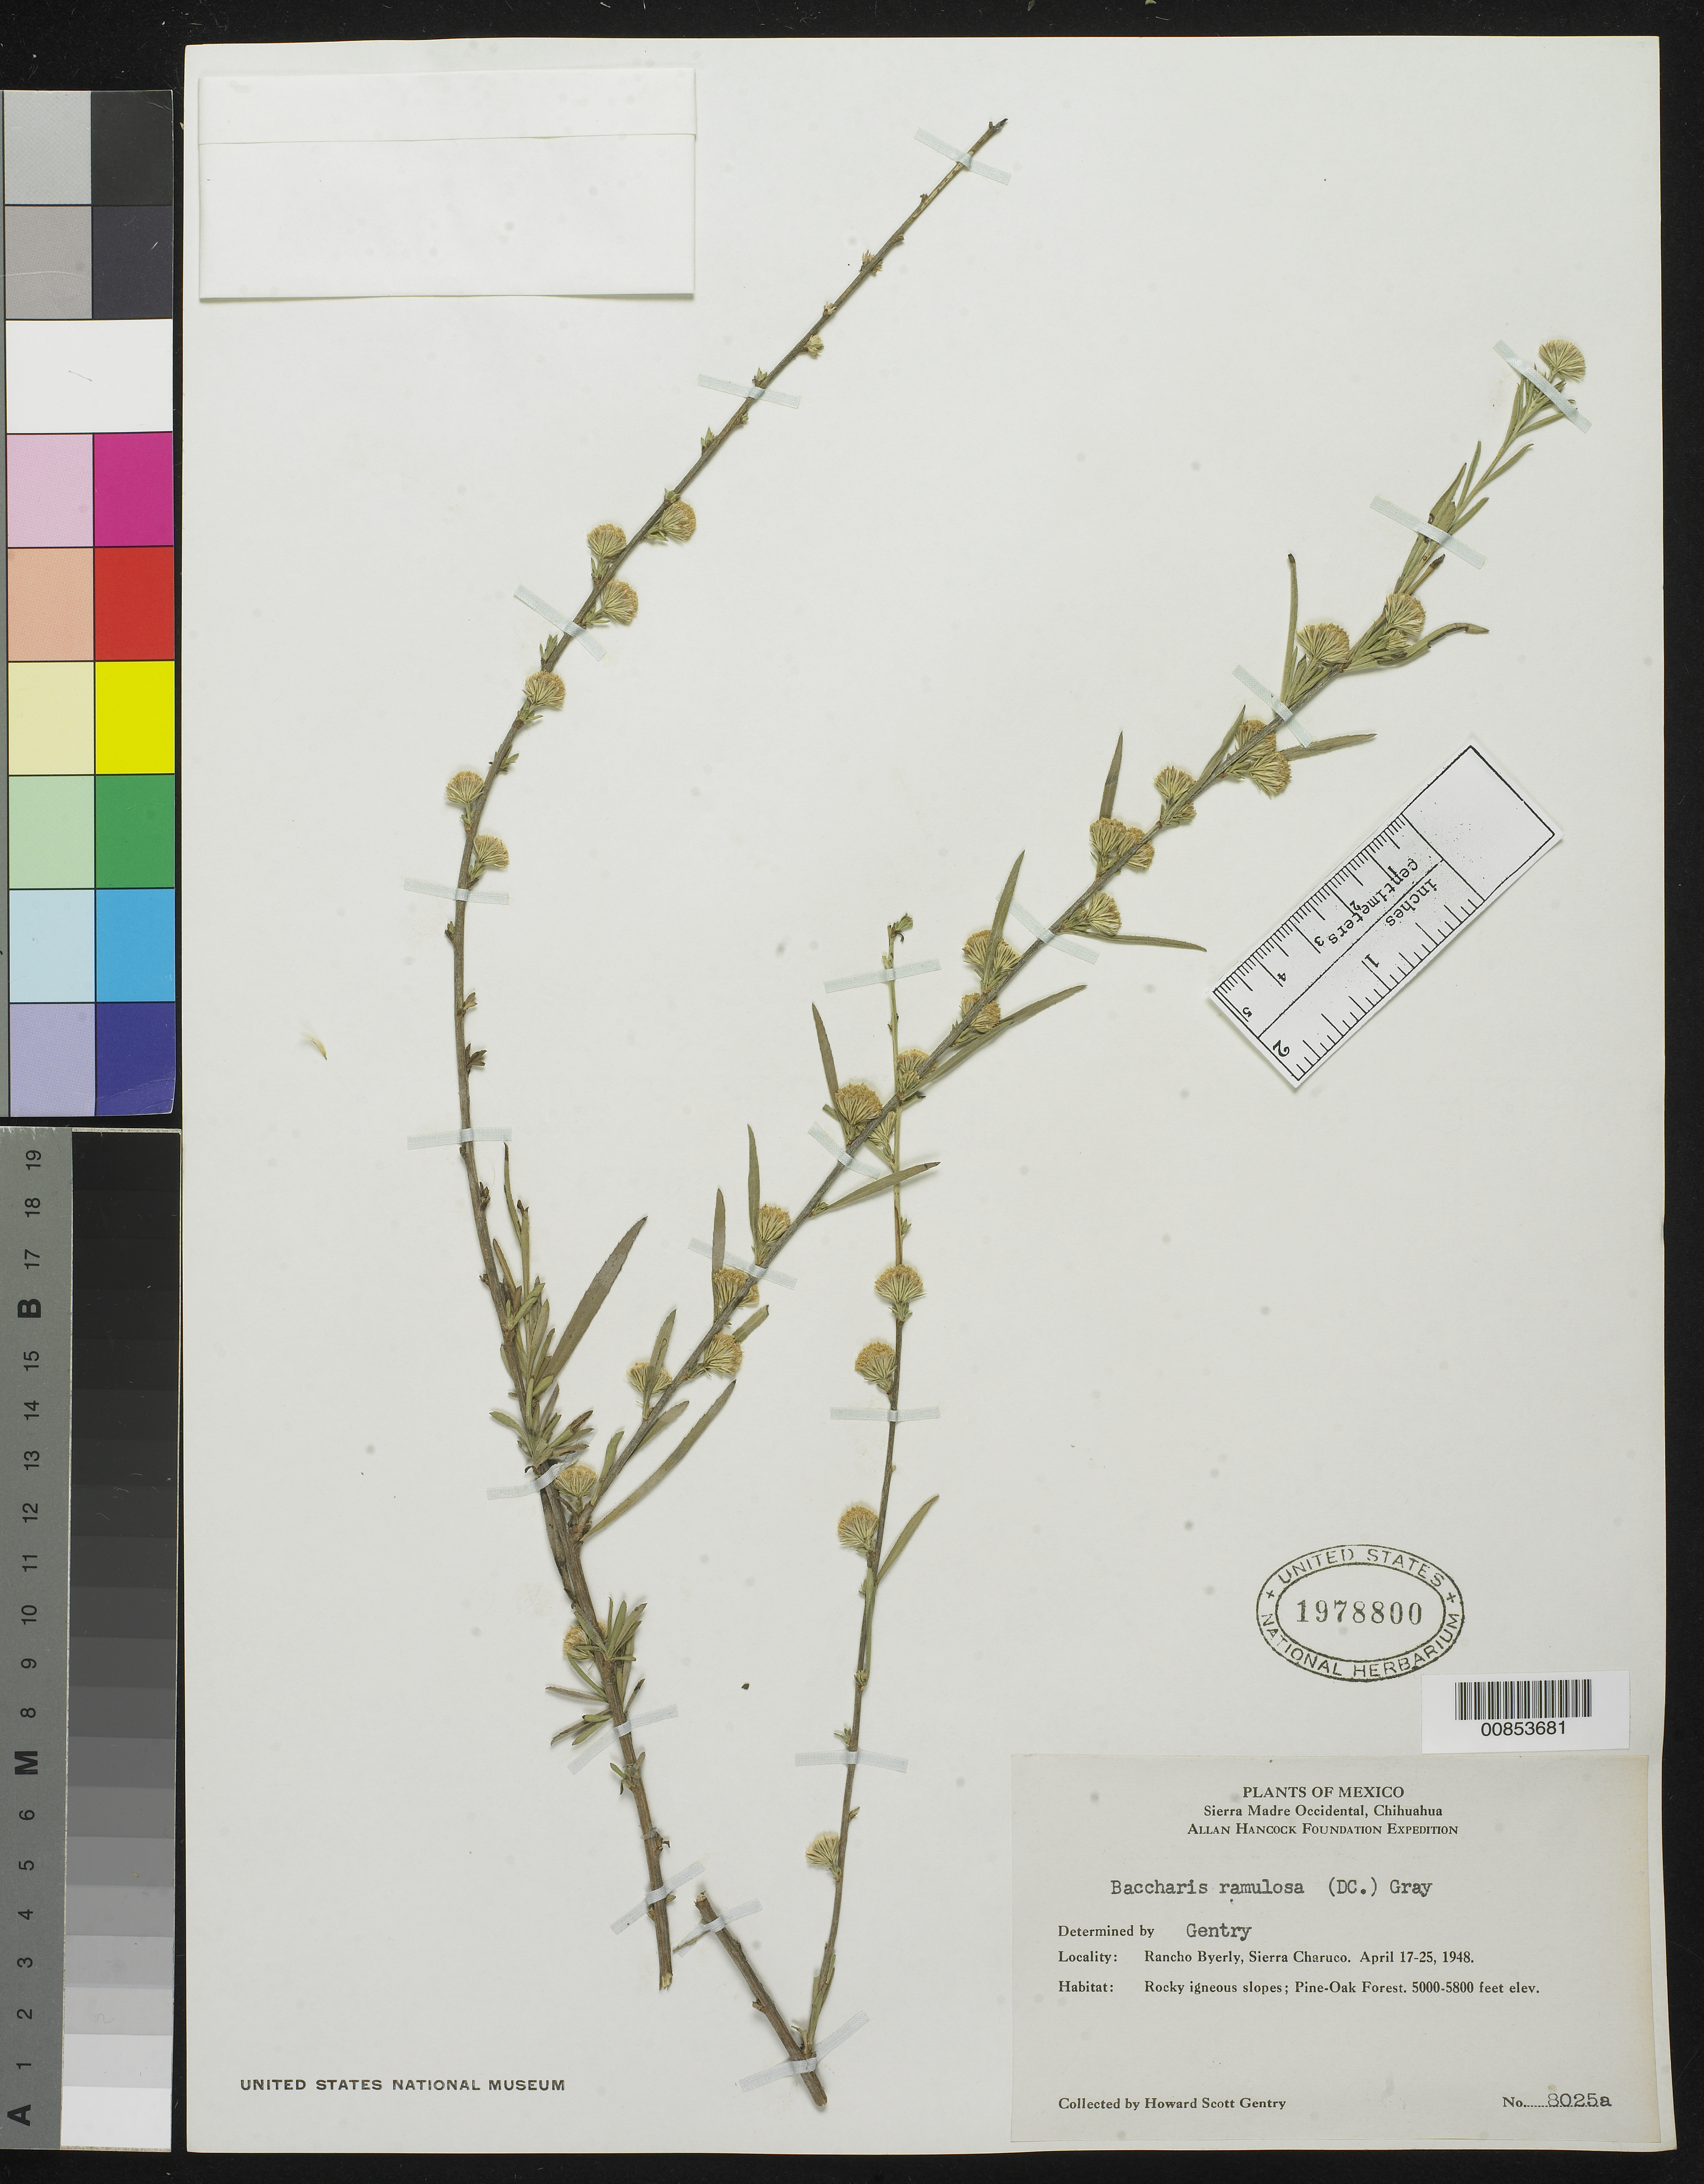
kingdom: Plantae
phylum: Tracheophyta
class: Magnoliopsida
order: Asterales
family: Asteraceae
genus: Baccharis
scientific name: Baccharis pteronioides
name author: DC.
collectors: H. S. Gentry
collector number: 8025 a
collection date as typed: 17 Apr 1948 to 25 Apr 1948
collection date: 1948-04-17/1948-04-25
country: Mexico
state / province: Chihuahua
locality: Rancho Byerly, Sierra Charuco.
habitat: Rocky igneous slopes; Pine-Oak forest.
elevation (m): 1524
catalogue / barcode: US 1978800